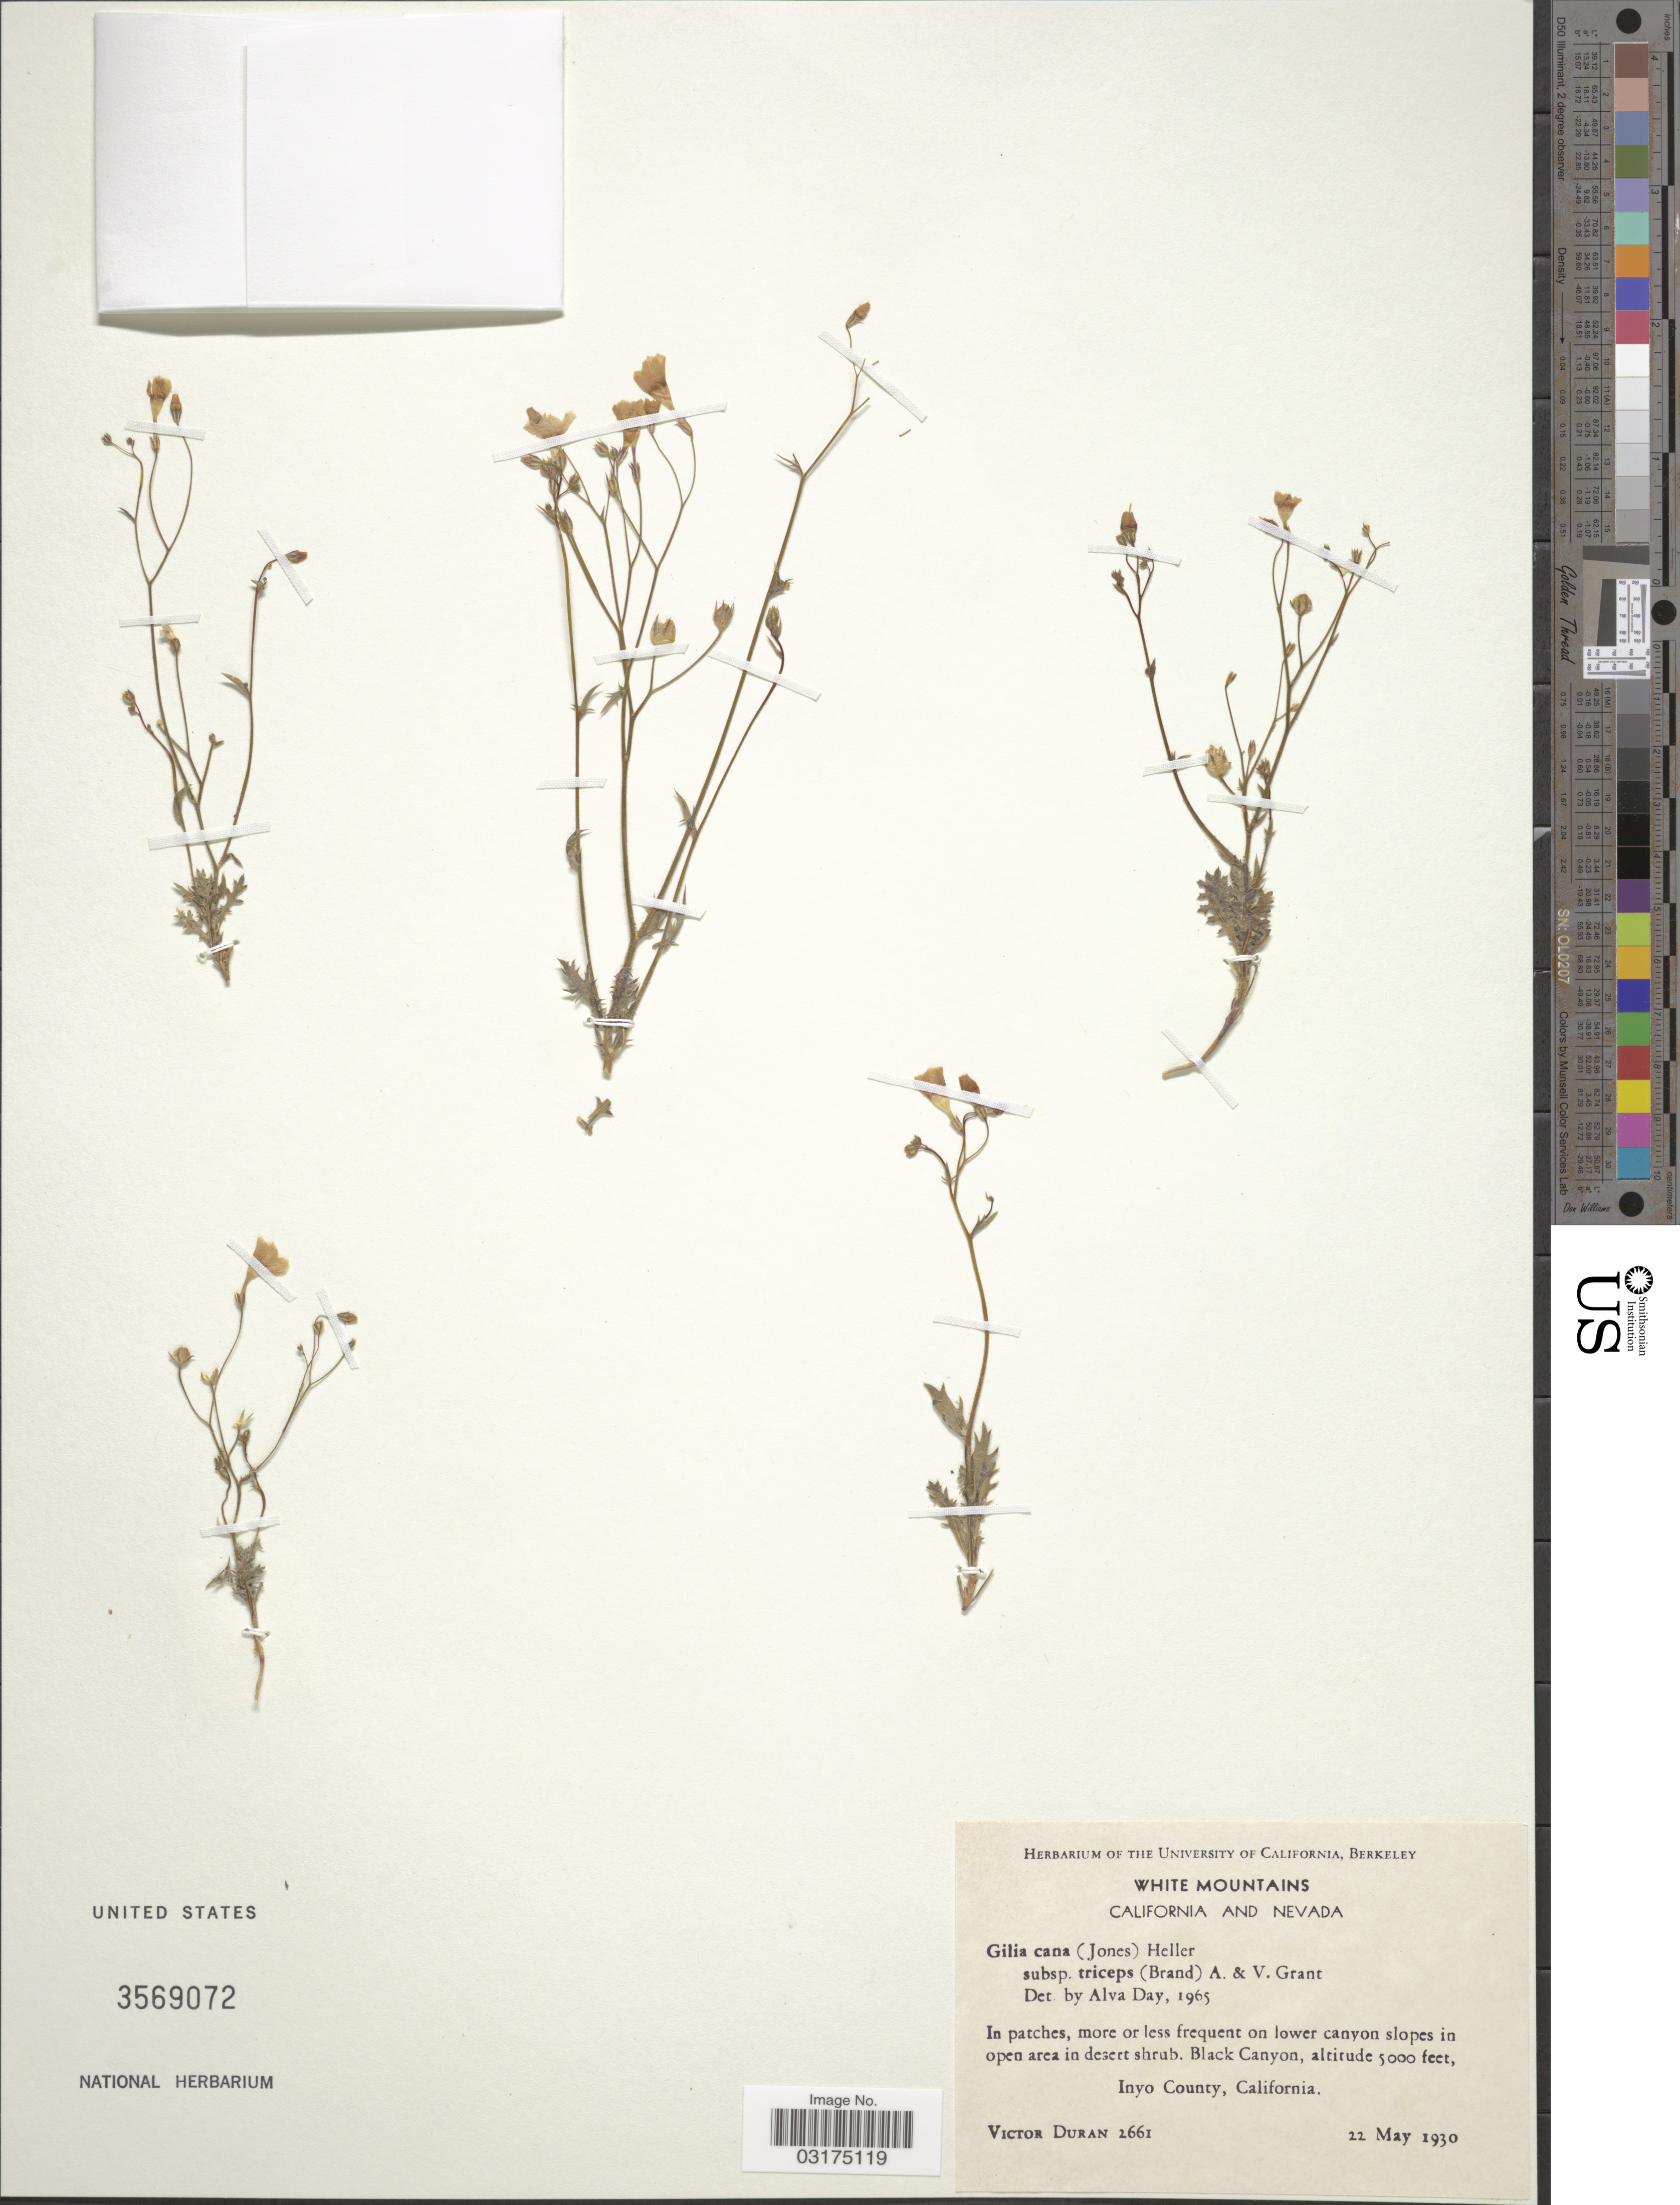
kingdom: Plantae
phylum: Tracheophyta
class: Magnoliopsida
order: Ericales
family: Polemoniaceae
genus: Gilia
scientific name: Gilia cana subsp. triceps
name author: (Brand) A.D. Grant & V.E. Grant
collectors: V. Duran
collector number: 2661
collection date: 1930-05-22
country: United States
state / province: California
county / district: Inyo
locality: White Mountains, Black Canyon, Inyo County.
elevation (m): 1524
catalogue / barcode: US 3569072